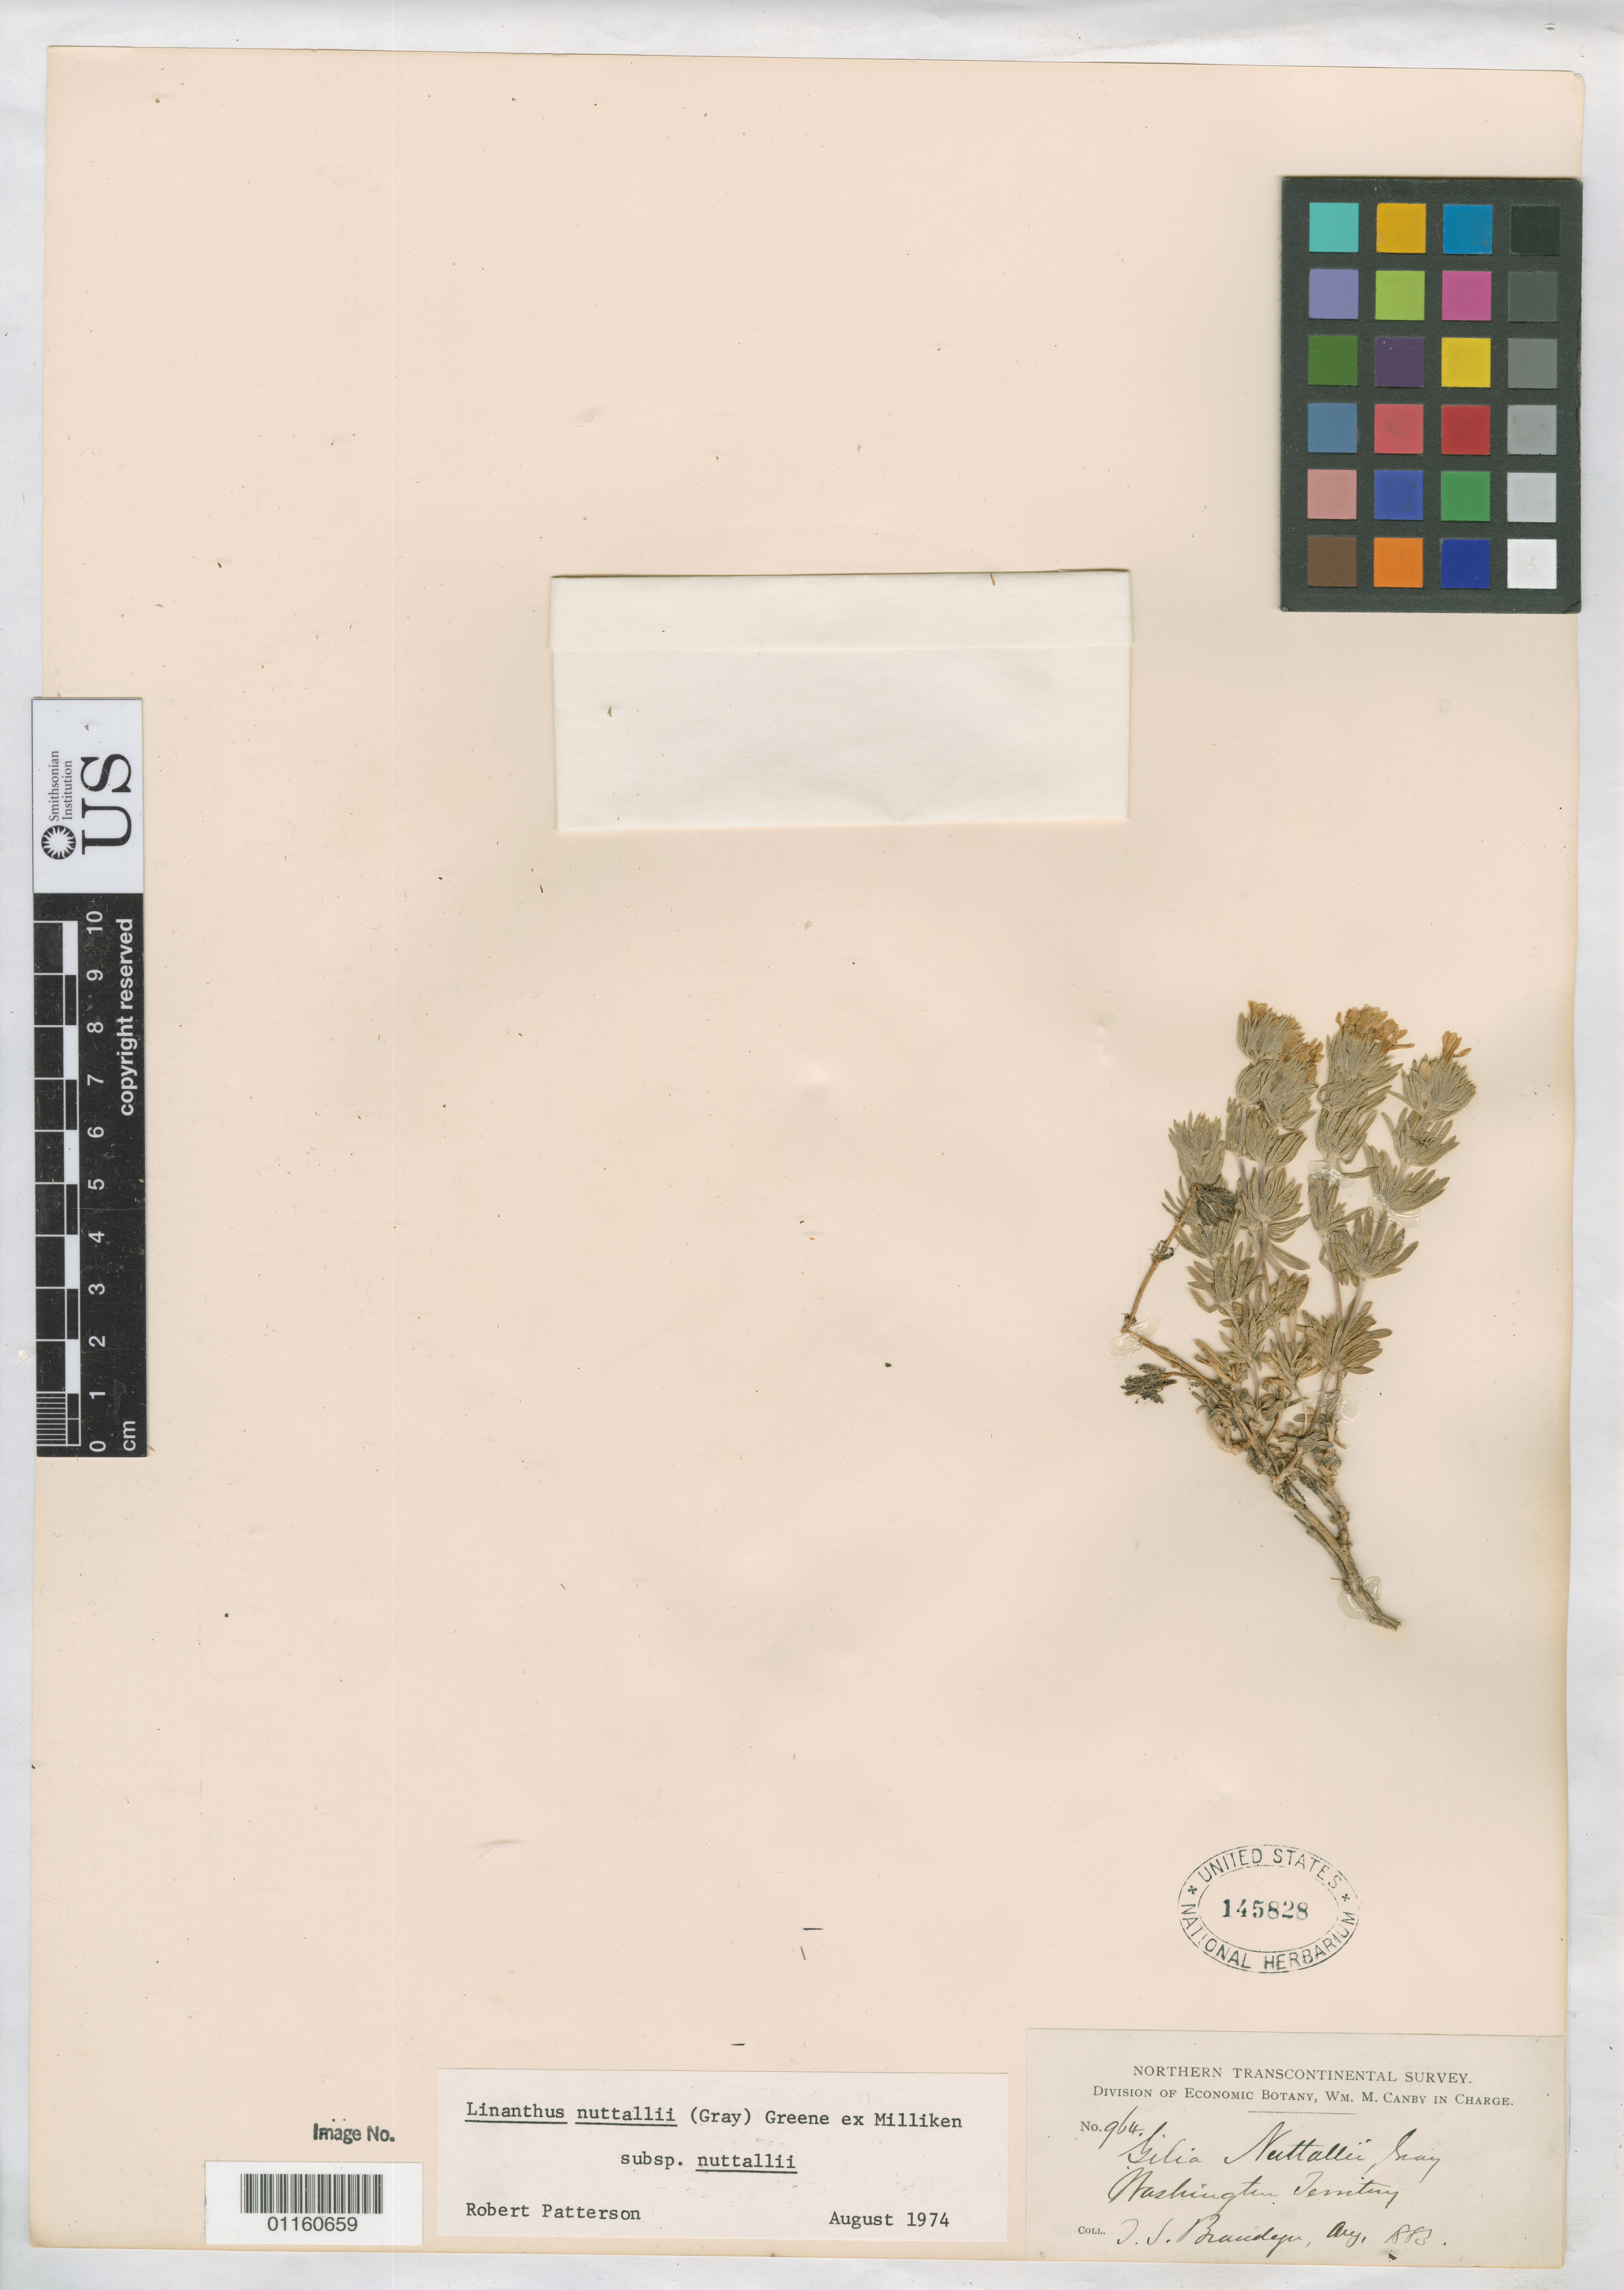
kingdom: Plantae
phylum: Tracheophyta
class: Magnoliopsida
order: Ericales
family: Polemoniaceae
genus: Leptosiphon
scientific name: Leptosiphon nuttallii subsp. nuttallii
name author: (A. Gray) J.M. Porter & L.A. Johnson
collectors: T. S. Brandegee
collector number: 964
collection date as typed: Aug 1883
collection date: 1883-08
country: United States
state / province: Washington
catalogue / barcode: US 145828